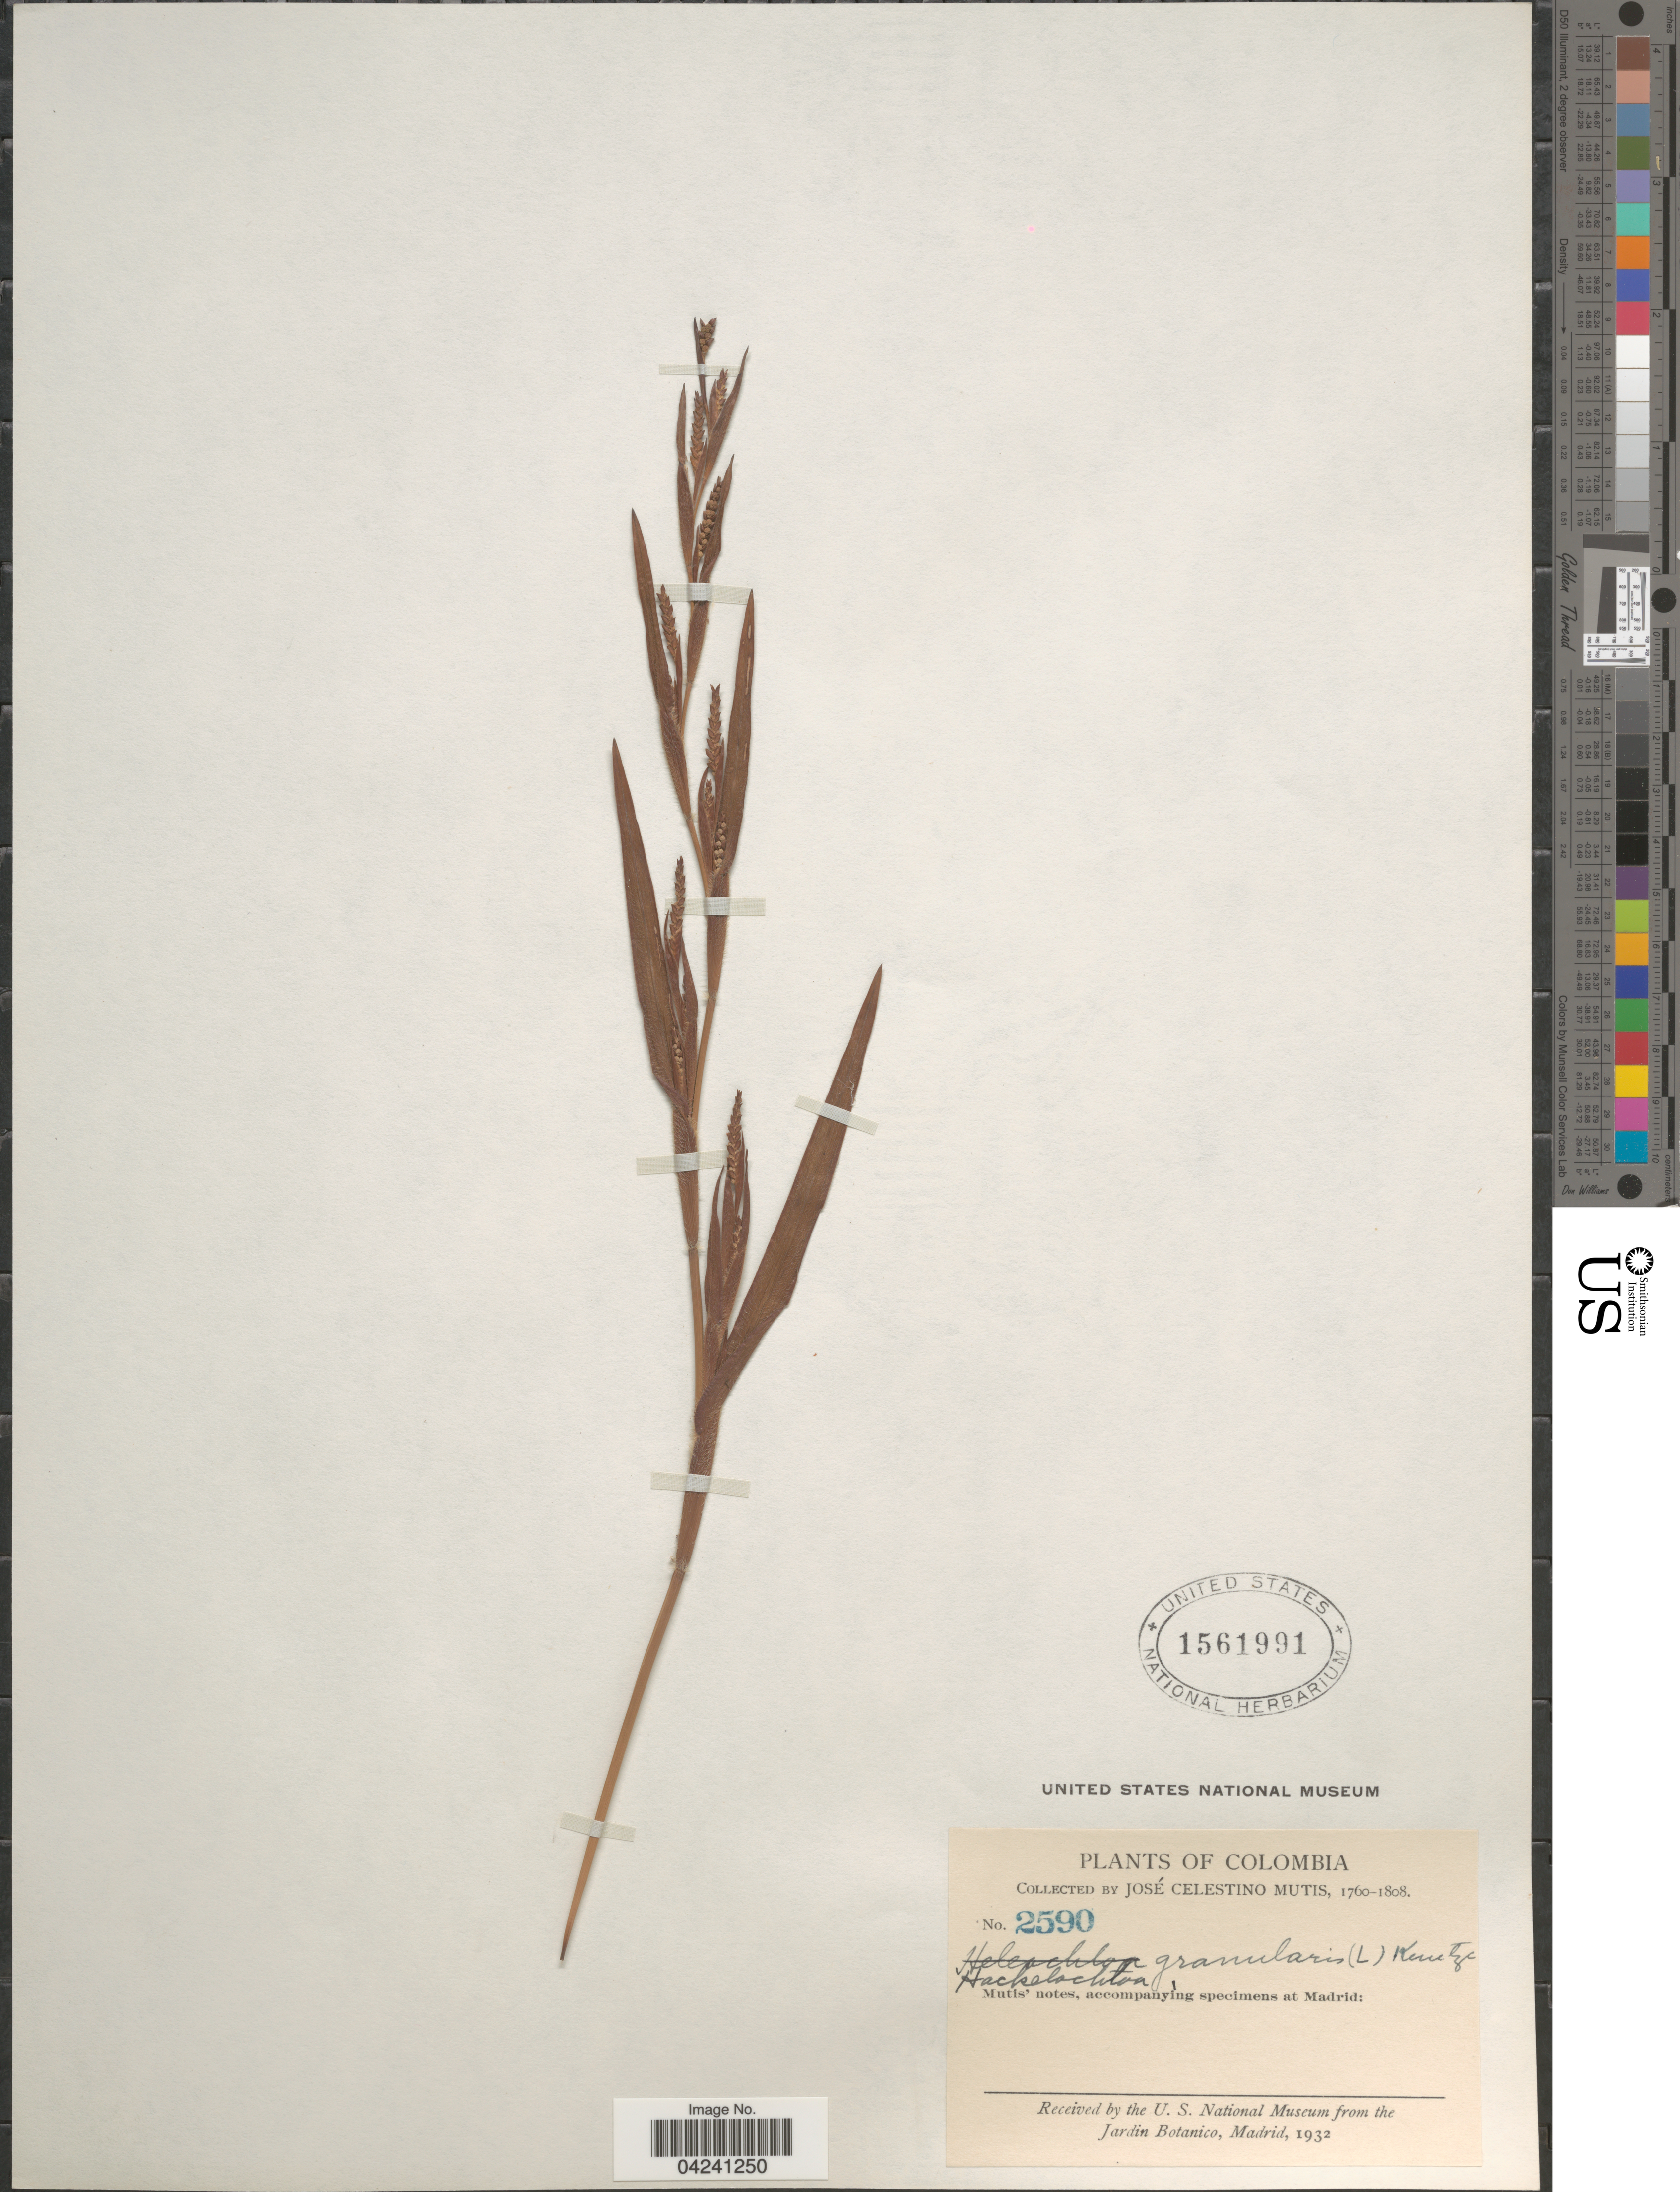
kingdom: Plantae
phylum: Tracheophyta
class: Liliopsida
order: Poales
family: Poaceae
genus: Hackelochloa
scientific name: Hackelochloa granularis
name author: (L.) Kuntze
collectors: J. C. B. Mutis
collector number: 2590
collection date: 1760/1808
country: Colombia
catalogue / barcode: US 1561991